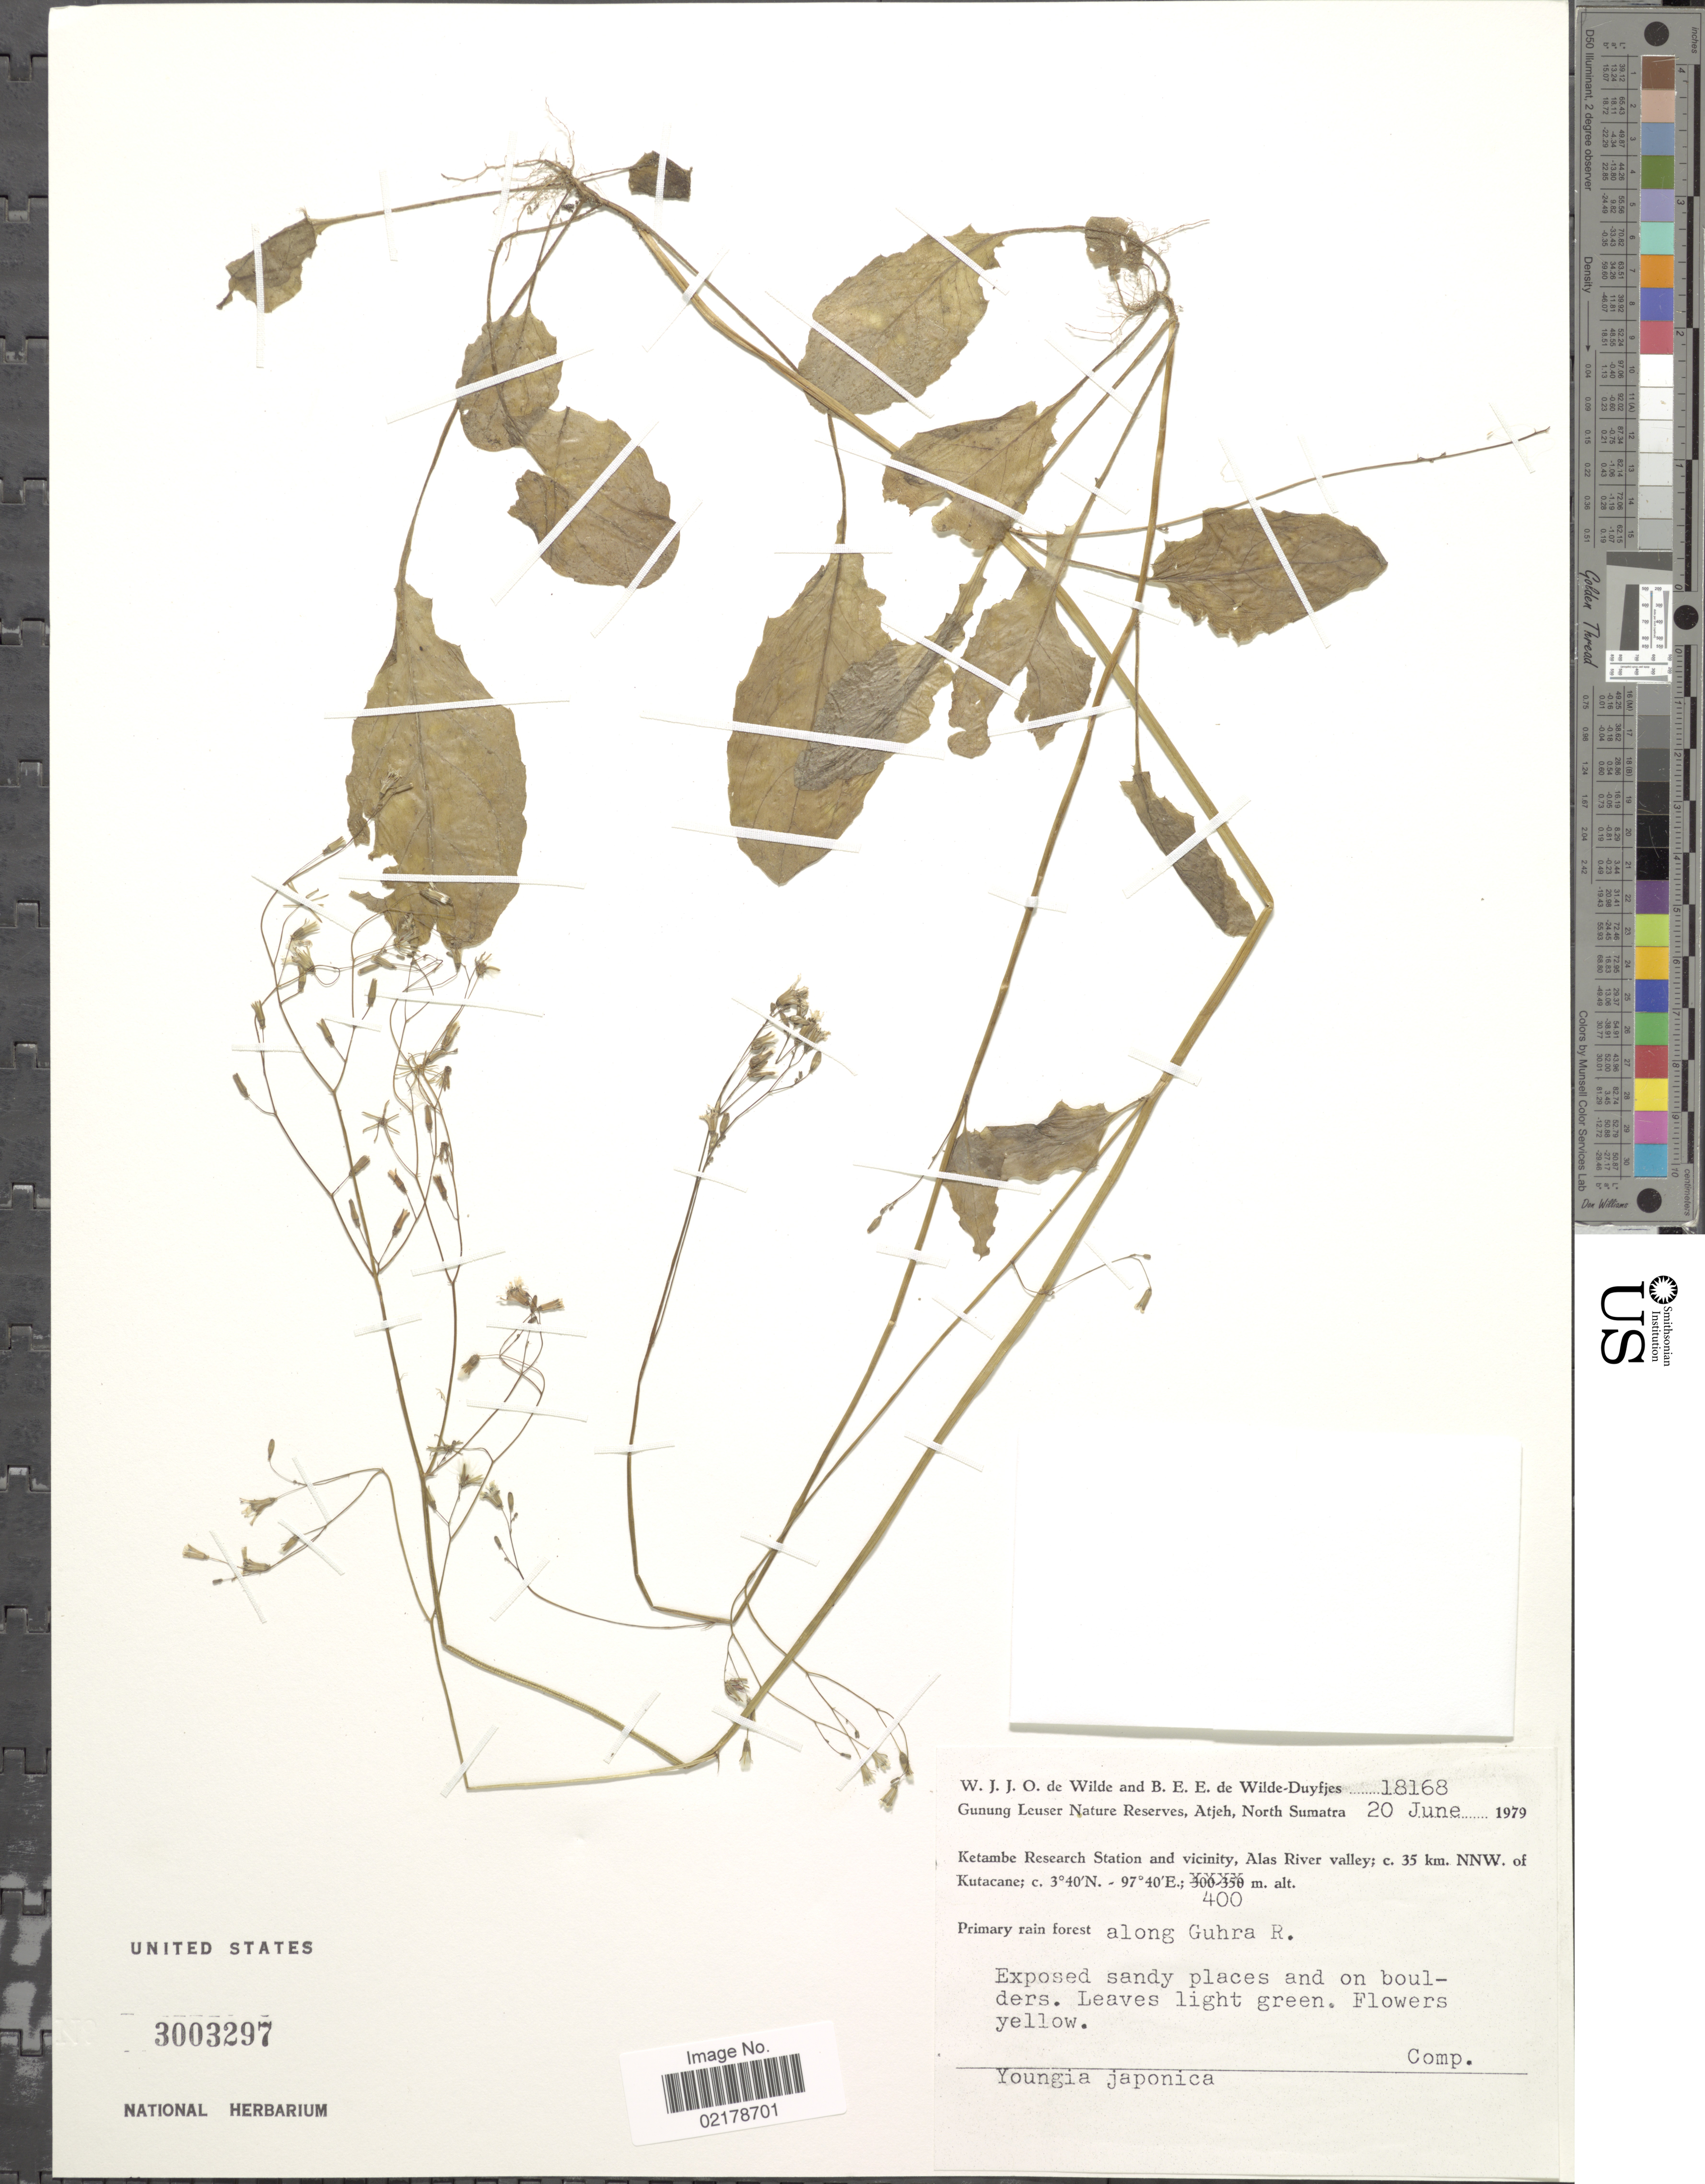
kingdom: Plantae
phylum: Tracheophyta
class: Magnoliopsida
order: Asterales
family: Asteraceae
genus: Youngia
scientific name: Youngia japonica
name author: (L.) DC.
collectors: W. J. de Wilde & B. E. de Wilde-Duyfjes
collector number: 18168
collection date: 1979-06-20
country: Indonesia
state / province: Sumatra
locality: Gunung Leuser Nature Reserves, Atjeh, North Sumatra. Ketambe Research Station and vicinity, Alas River valley; c. 35 km. NNW. of Kutacane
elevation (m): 400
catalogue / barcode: US 3003297